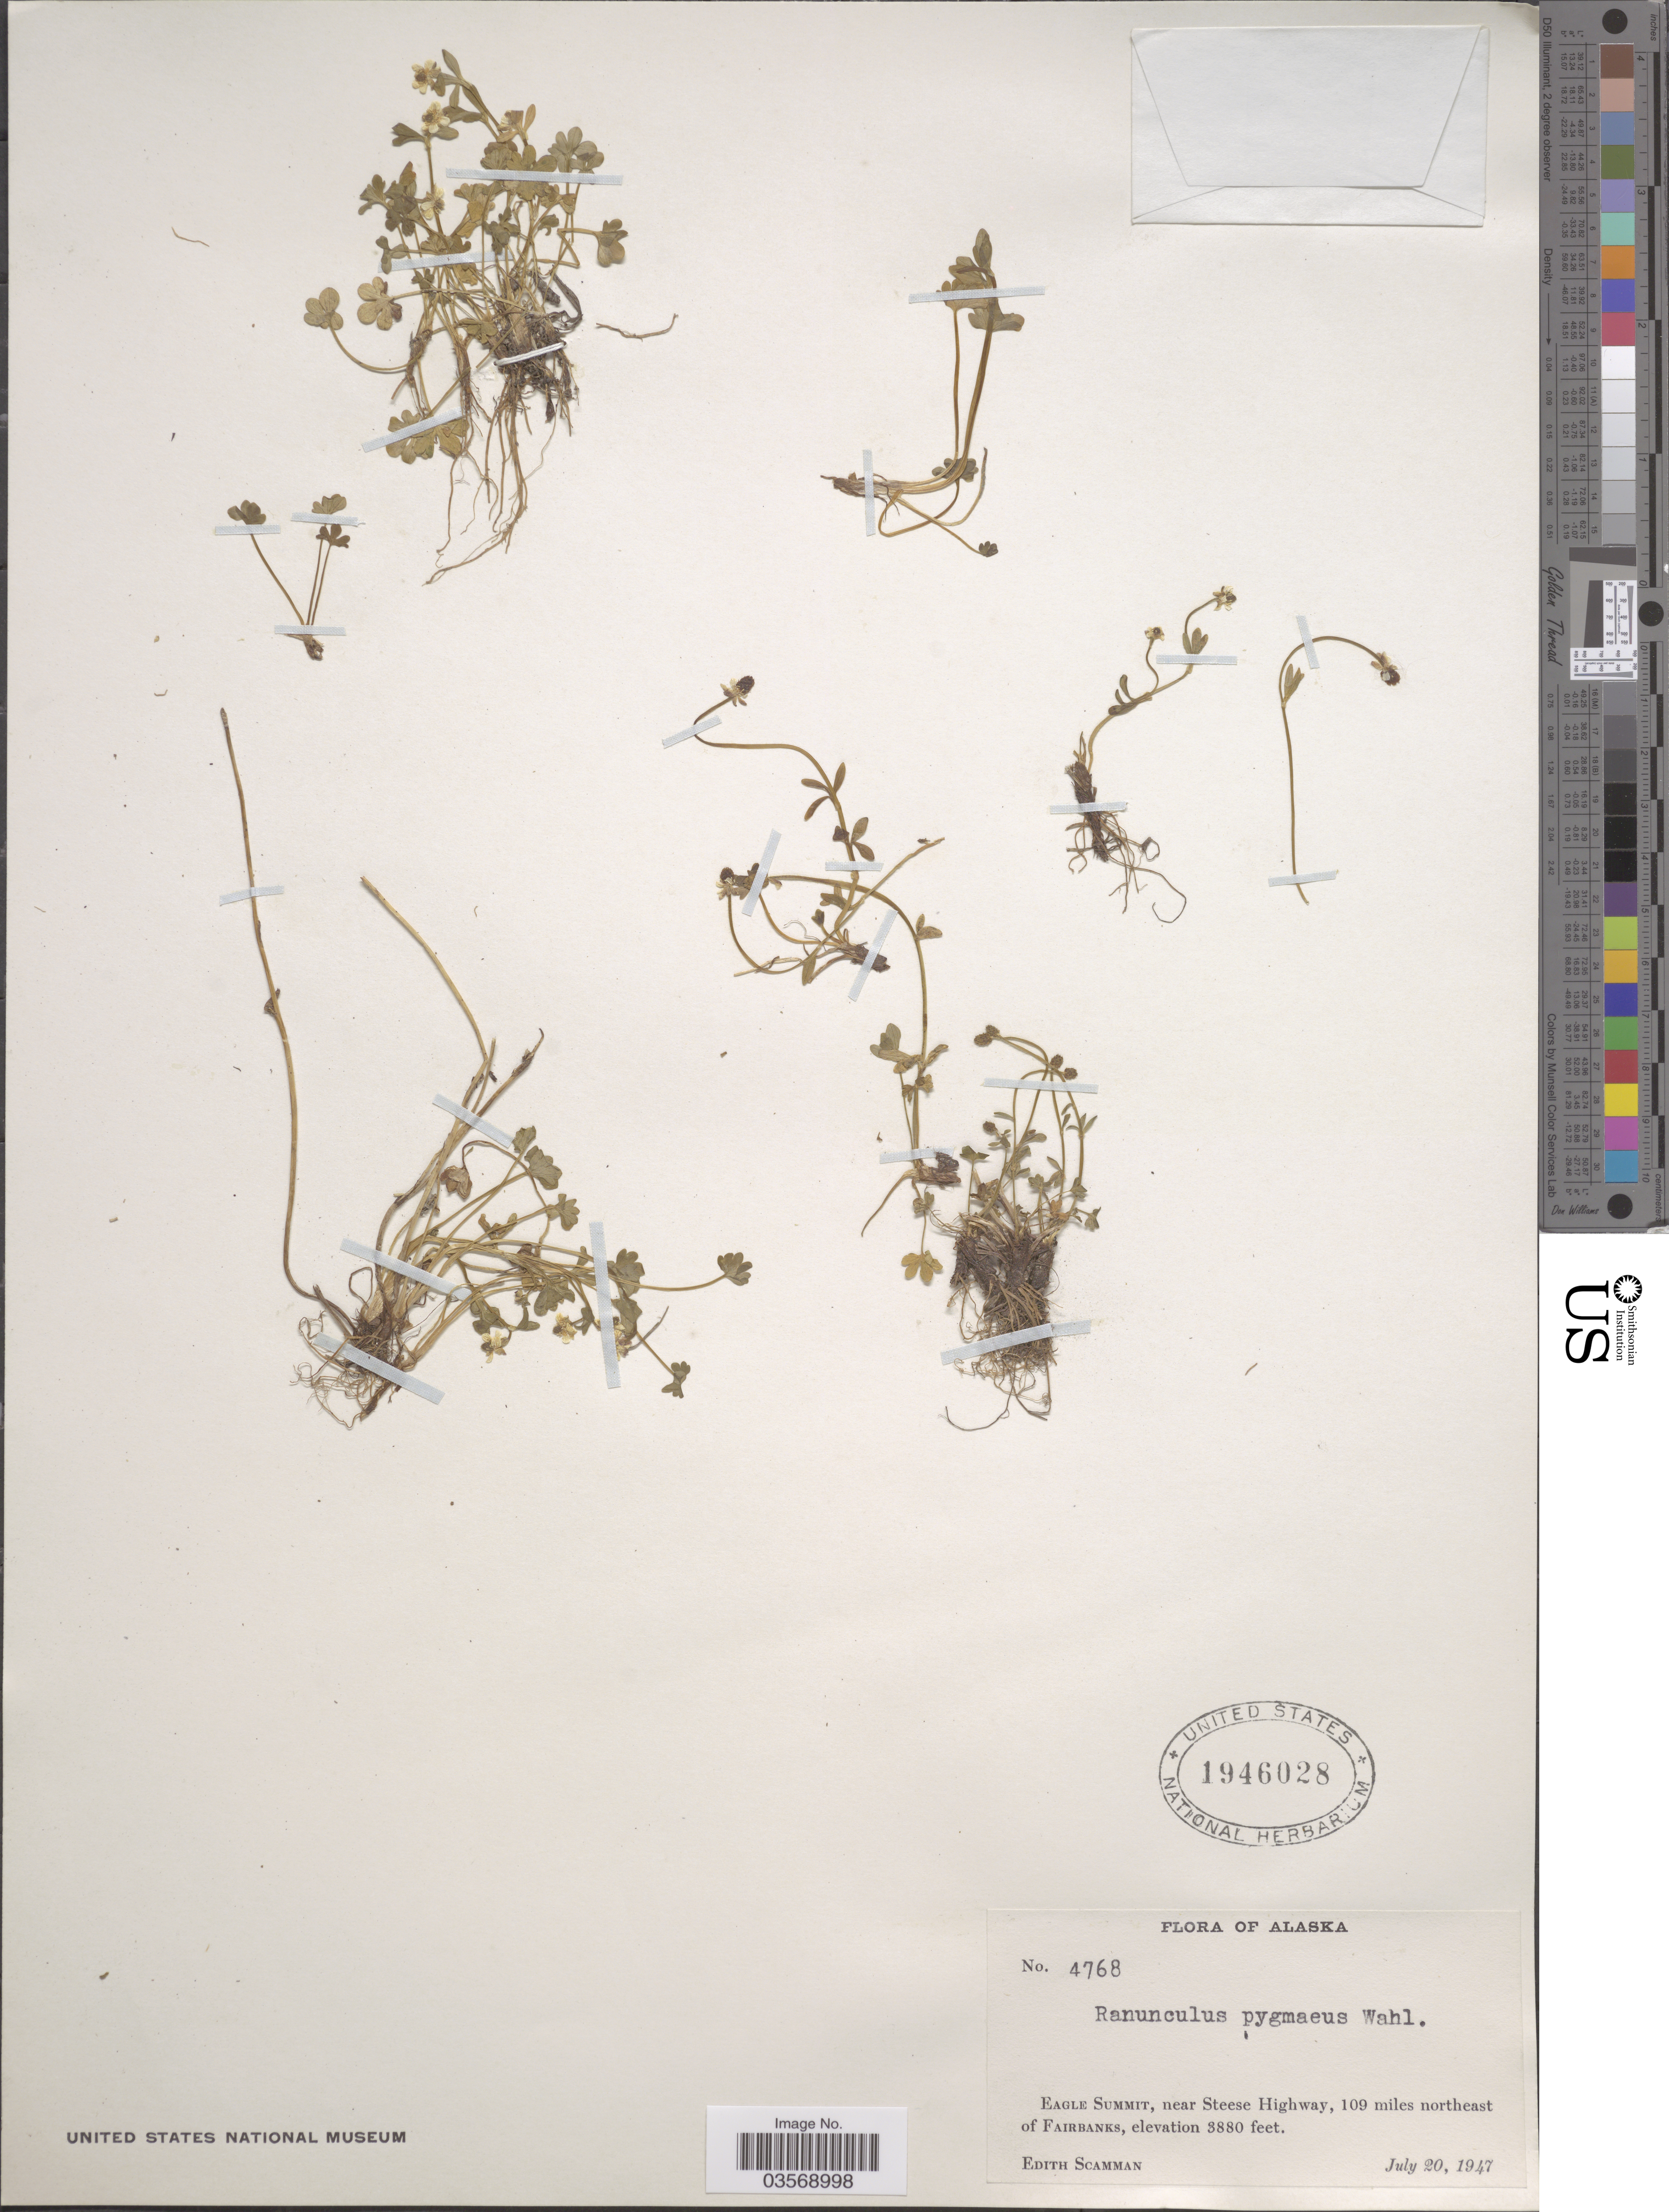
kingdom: Plantae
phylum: Tracheophyta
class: Magnoliopsida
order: Ranunculales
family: Ranunculaceae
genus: Ranunculus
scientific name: Ranunculus pygmaeus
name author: Wahlenb.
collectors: E. Scamman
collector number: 4768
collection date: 1947-07-20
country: United States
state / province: Alaska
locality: Eagle Summit, near Steese Highway, 109 miles northeast of Fairbanks.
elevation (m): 1183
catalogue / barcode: US 1946028